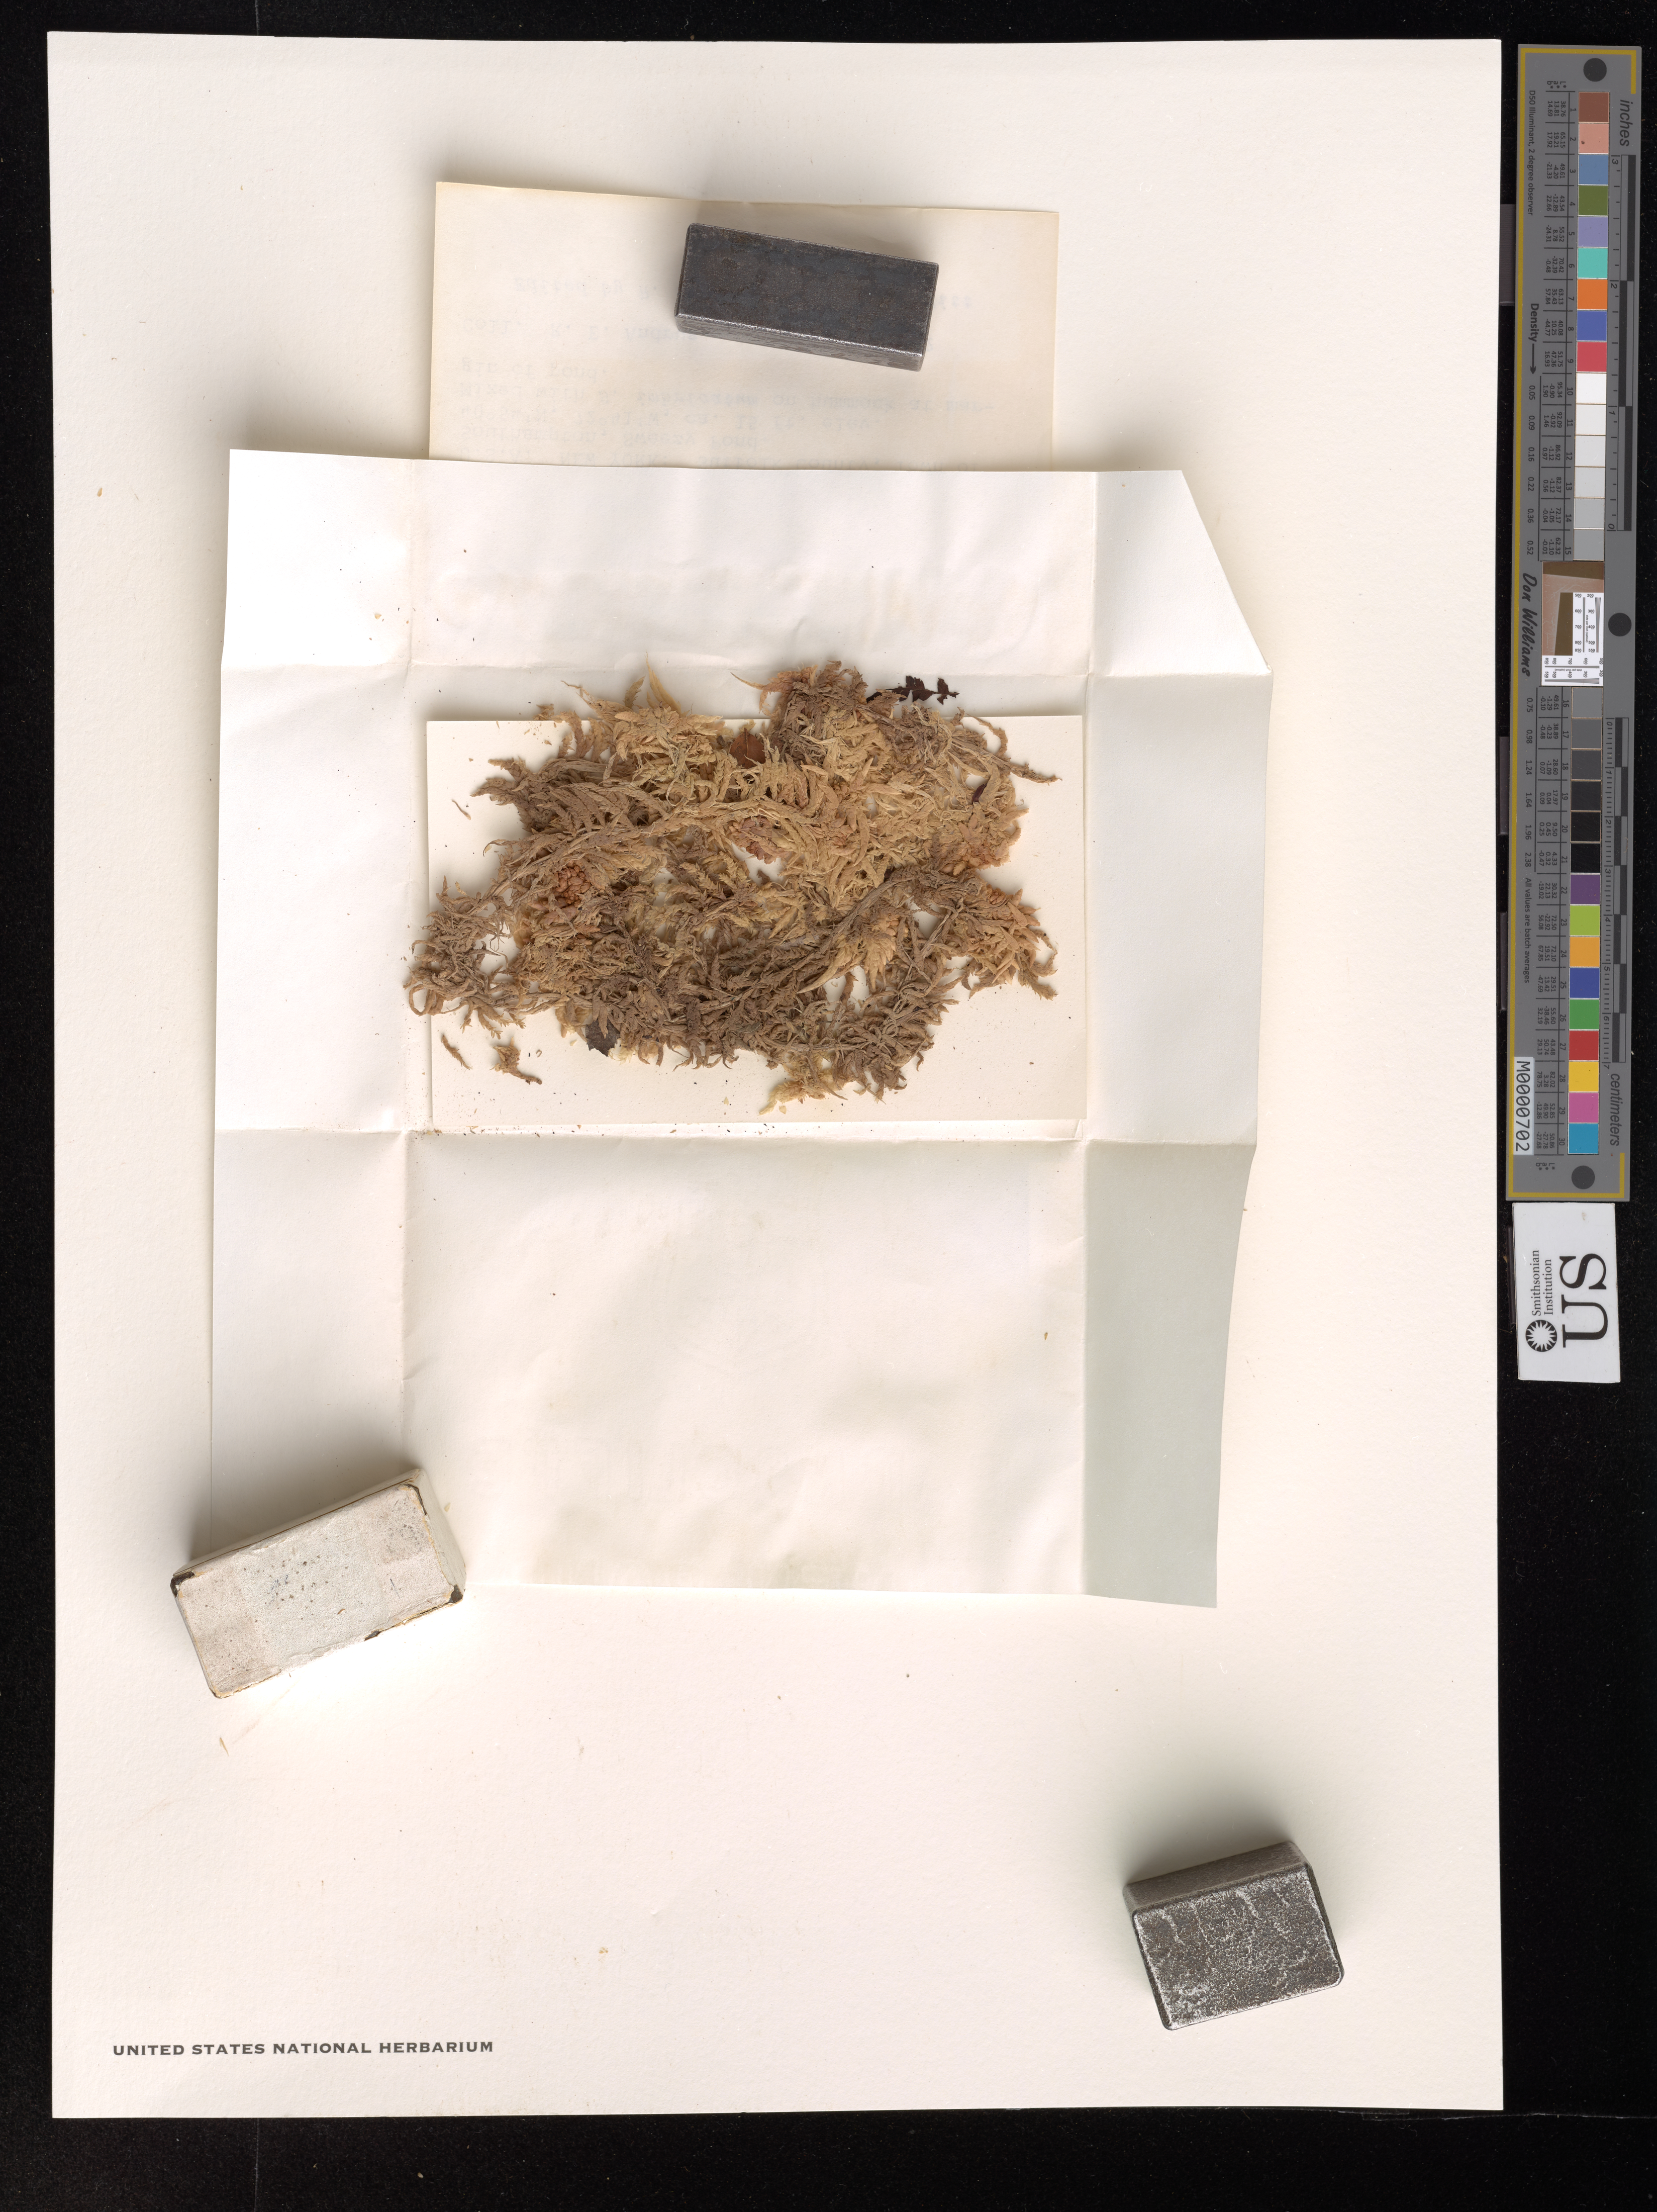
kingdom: Plantae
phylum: Bryophyta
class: Sphagnopsida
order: Sphagnales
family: Sphagnaceae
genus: Sphagnum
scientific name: Sphagnum henryense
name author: Warnst.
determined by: Anderson, L.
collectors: R. Andrus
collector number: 69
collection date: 1972-11-06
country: United States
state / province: New York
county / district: Suffolk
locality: Town of Southampton, Sweezy Pond